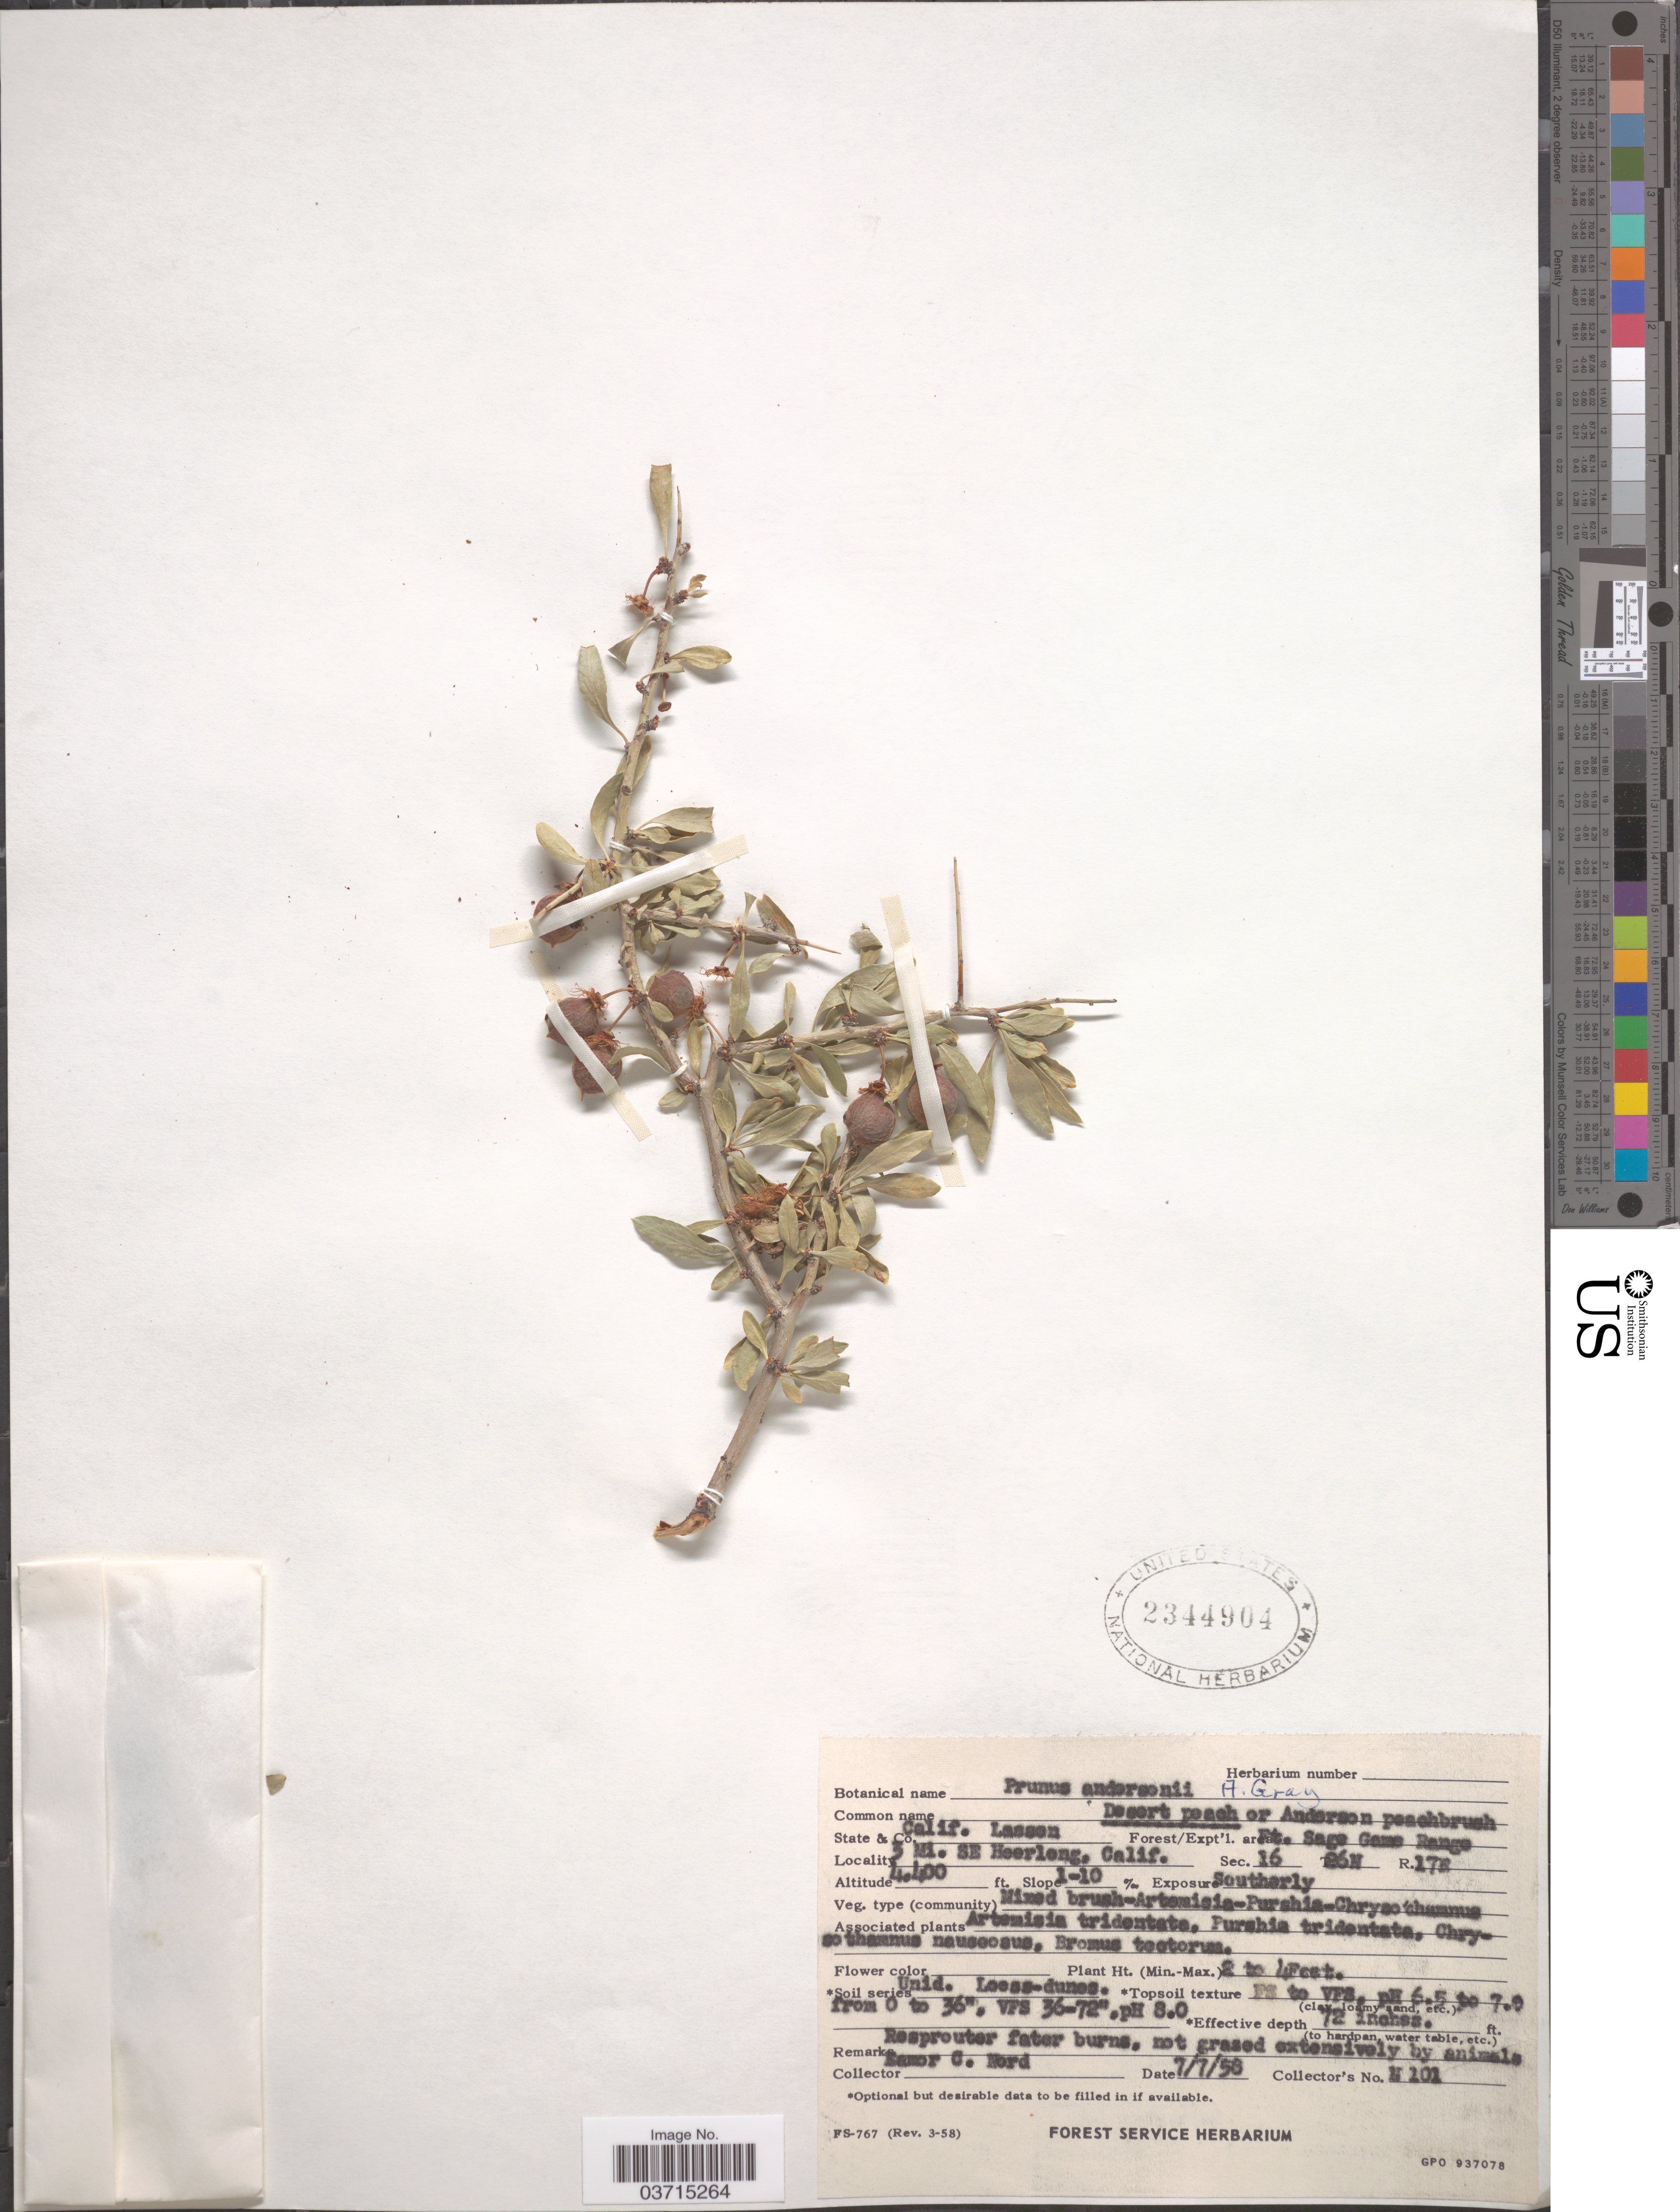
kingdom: Plantae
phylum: Tracheophyta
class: Magnoliopsida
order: Rosales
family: Rosaceae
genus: Prunus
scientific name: Prunus andersonii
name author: A. Gray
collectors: E. Nord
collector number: N101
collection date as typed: Transcribed d/m/y: 7/7/58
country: United States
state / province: California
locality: Co. Lassen. Forest/Expt'l area Ft. Sage Game Range. 3 Mi. SE Heerlong. Sec. 16 T. 26N R. 17E. Slope 1-10%. Exposure Southerly.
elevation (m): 1341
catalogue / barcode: US 2344904